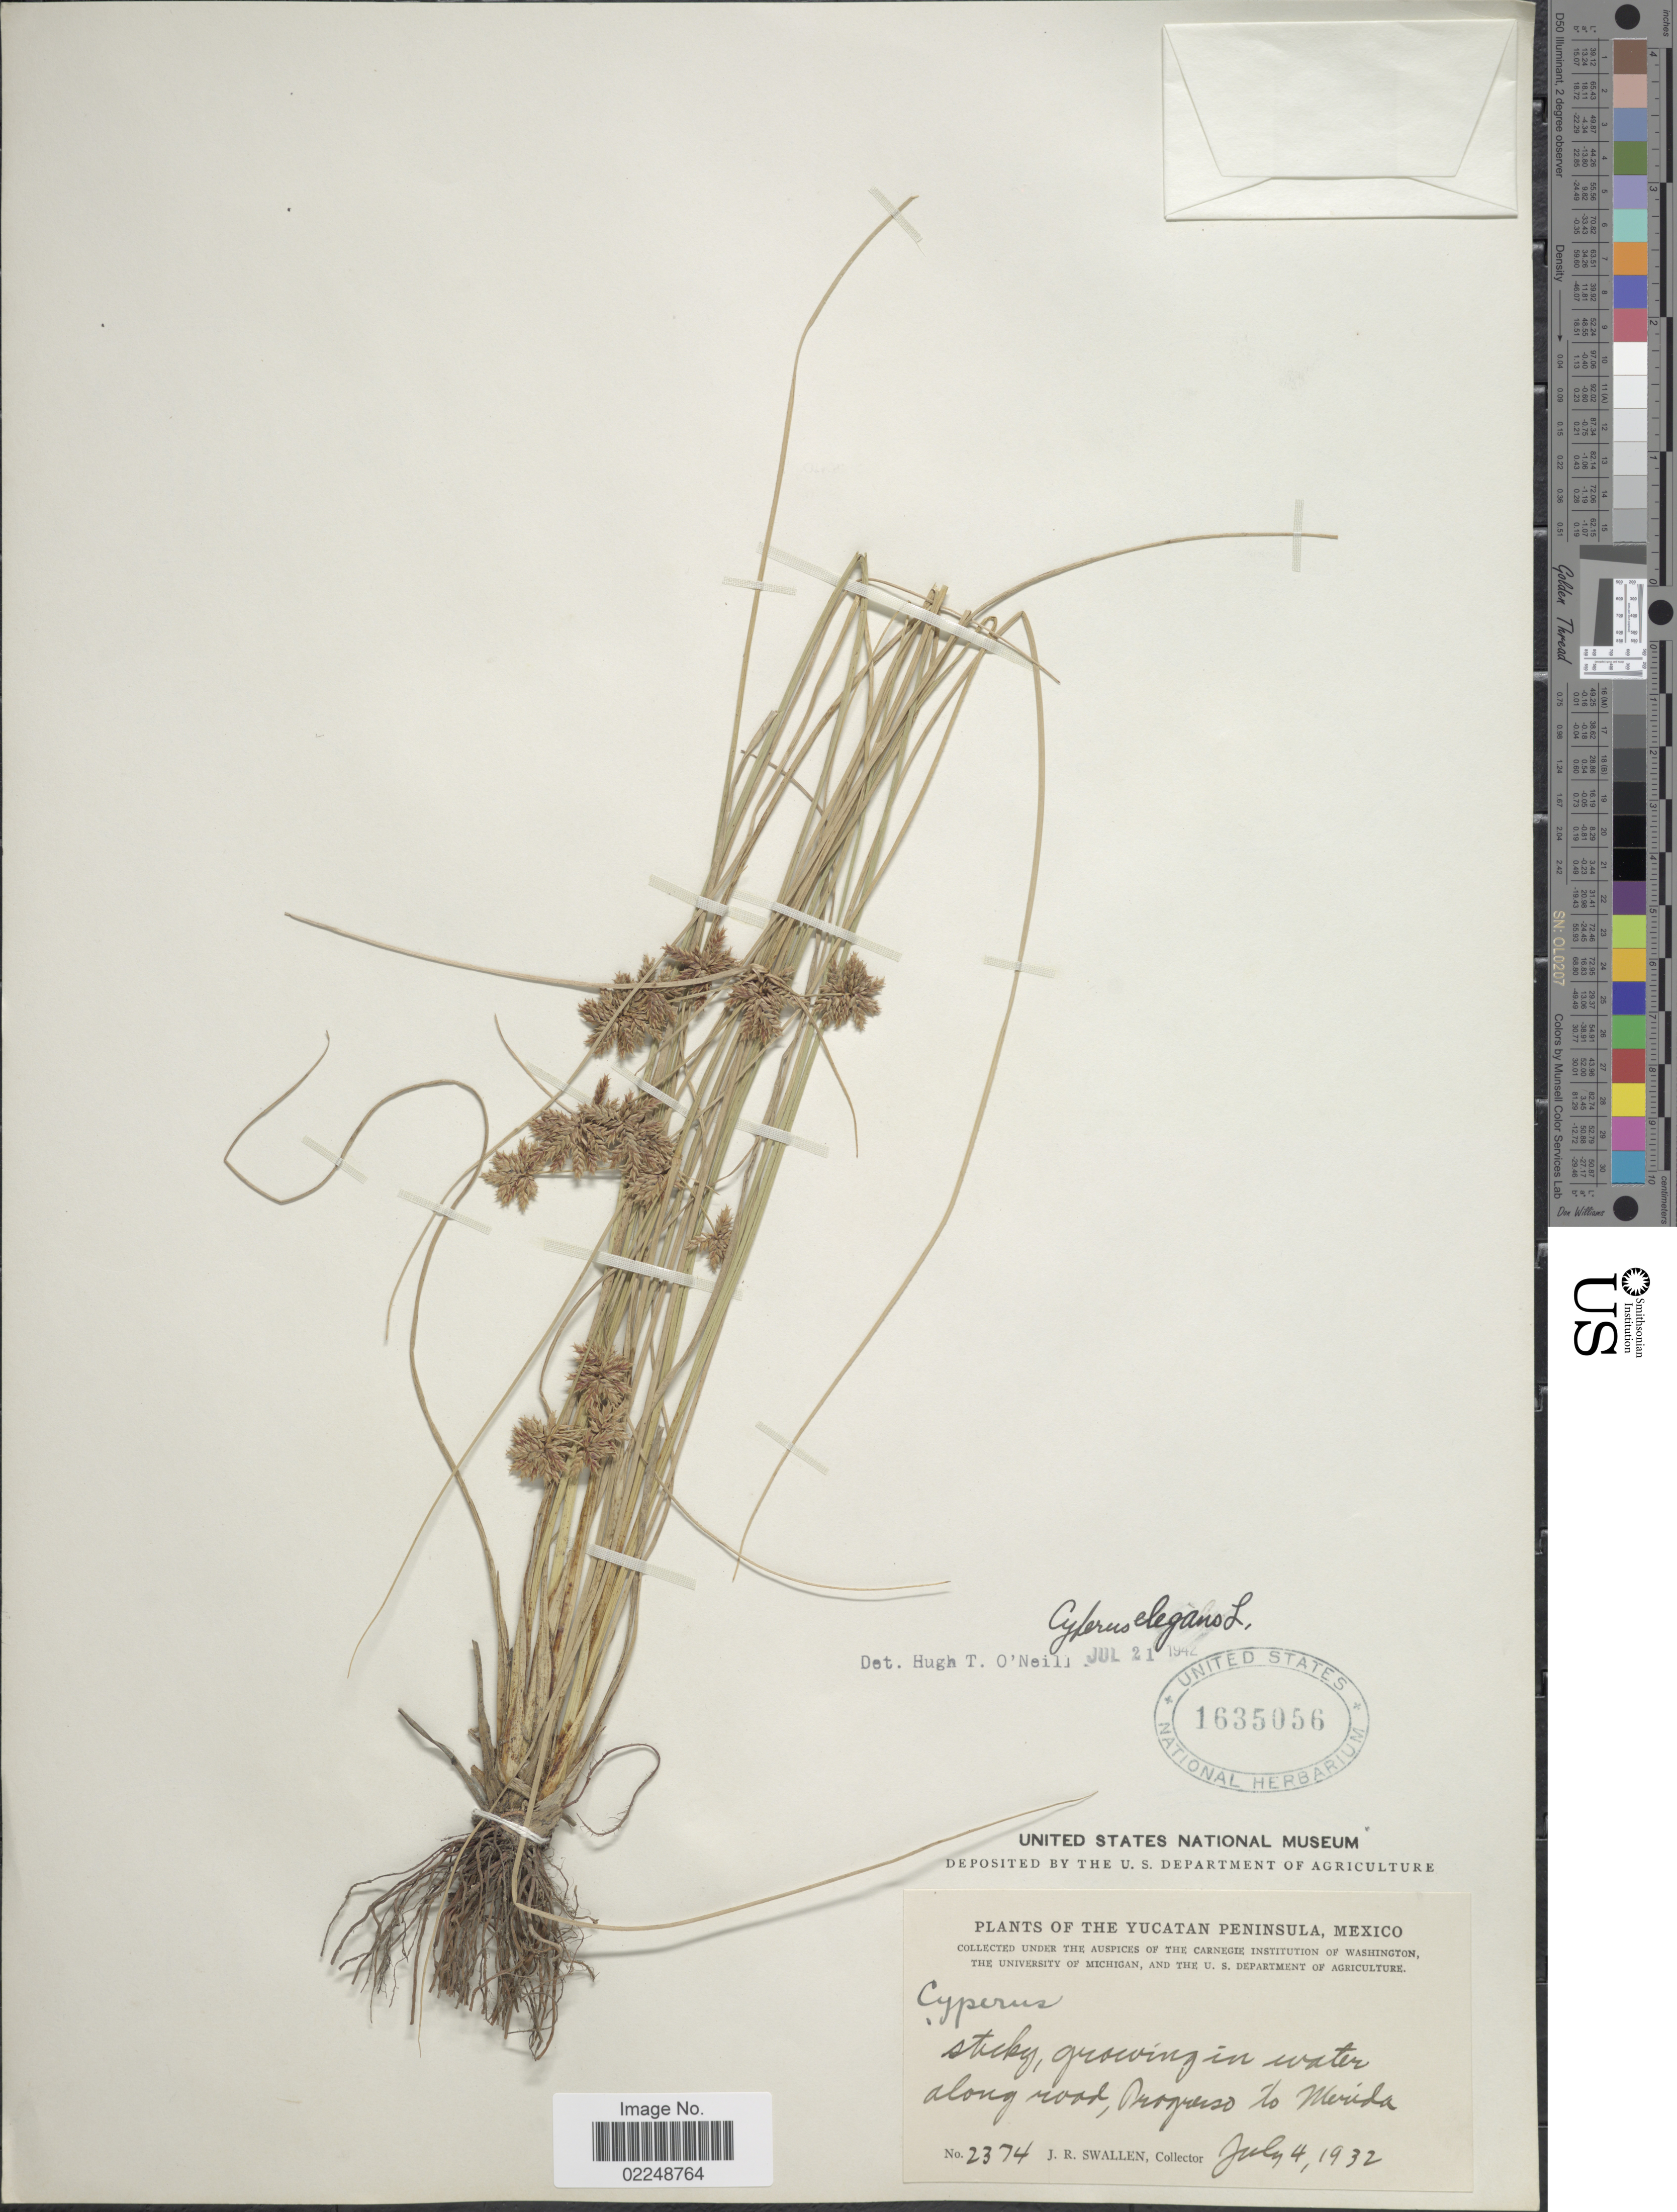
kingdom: Plantae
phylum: Tracheophyta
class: Liliopsida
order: Poales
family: Cyperaceae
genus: Cyperus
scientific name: Cyperus elegans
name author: L.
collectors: J. R. Swallen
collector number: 2374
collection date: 1932-07-04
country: Mexico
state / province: Yucatán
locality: Yucatan Peninsula, along road, Progreso to Merida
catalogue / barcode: US 1635056